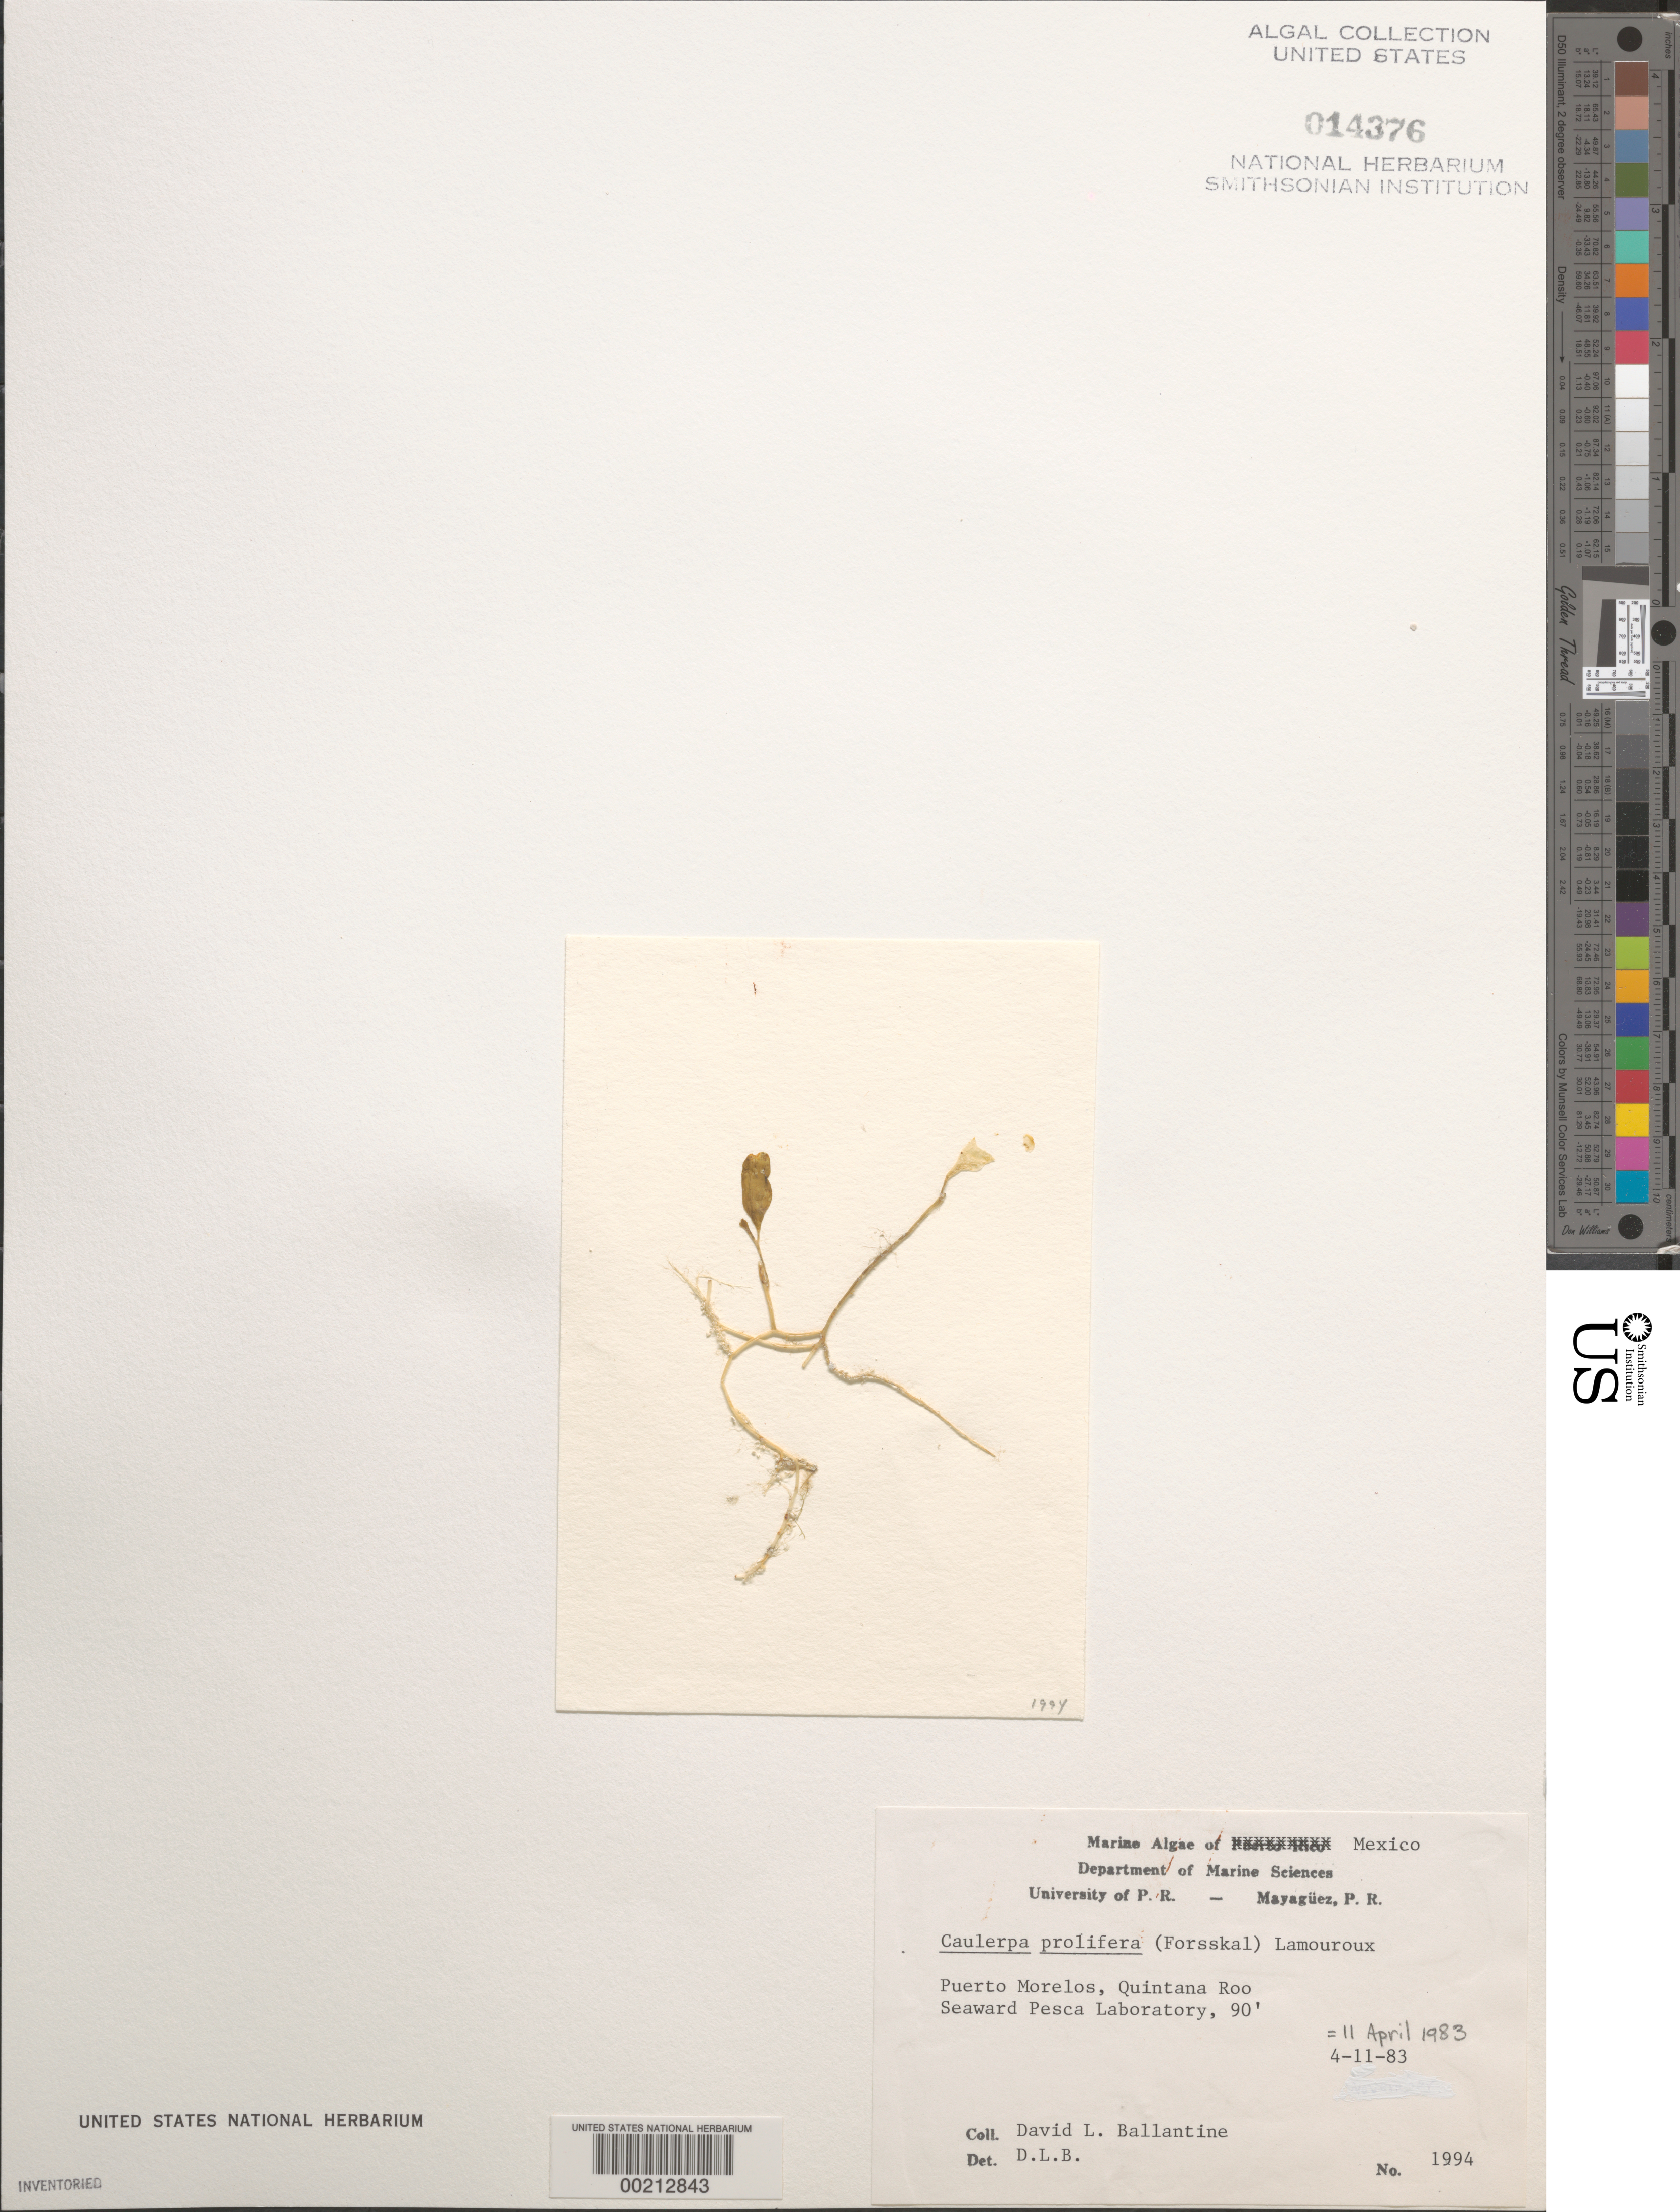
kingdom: Plantae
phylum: Chlorophyta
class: Ulvophyceae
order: Bryopsidales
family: Caulerpaceae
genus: Caulerpa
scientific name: Caulerpa prolifera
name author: (Forssk.) J.V.Lamouroux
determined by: Ballantine, D. L.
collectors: D.L. Ballantine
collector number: DLB 1994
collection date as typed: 11 Apr 1983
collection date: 1983-04-11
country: Mexico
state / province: Quintana Roo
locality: Puerto Morelos, Pesca Laboratory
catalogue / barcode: US 14376